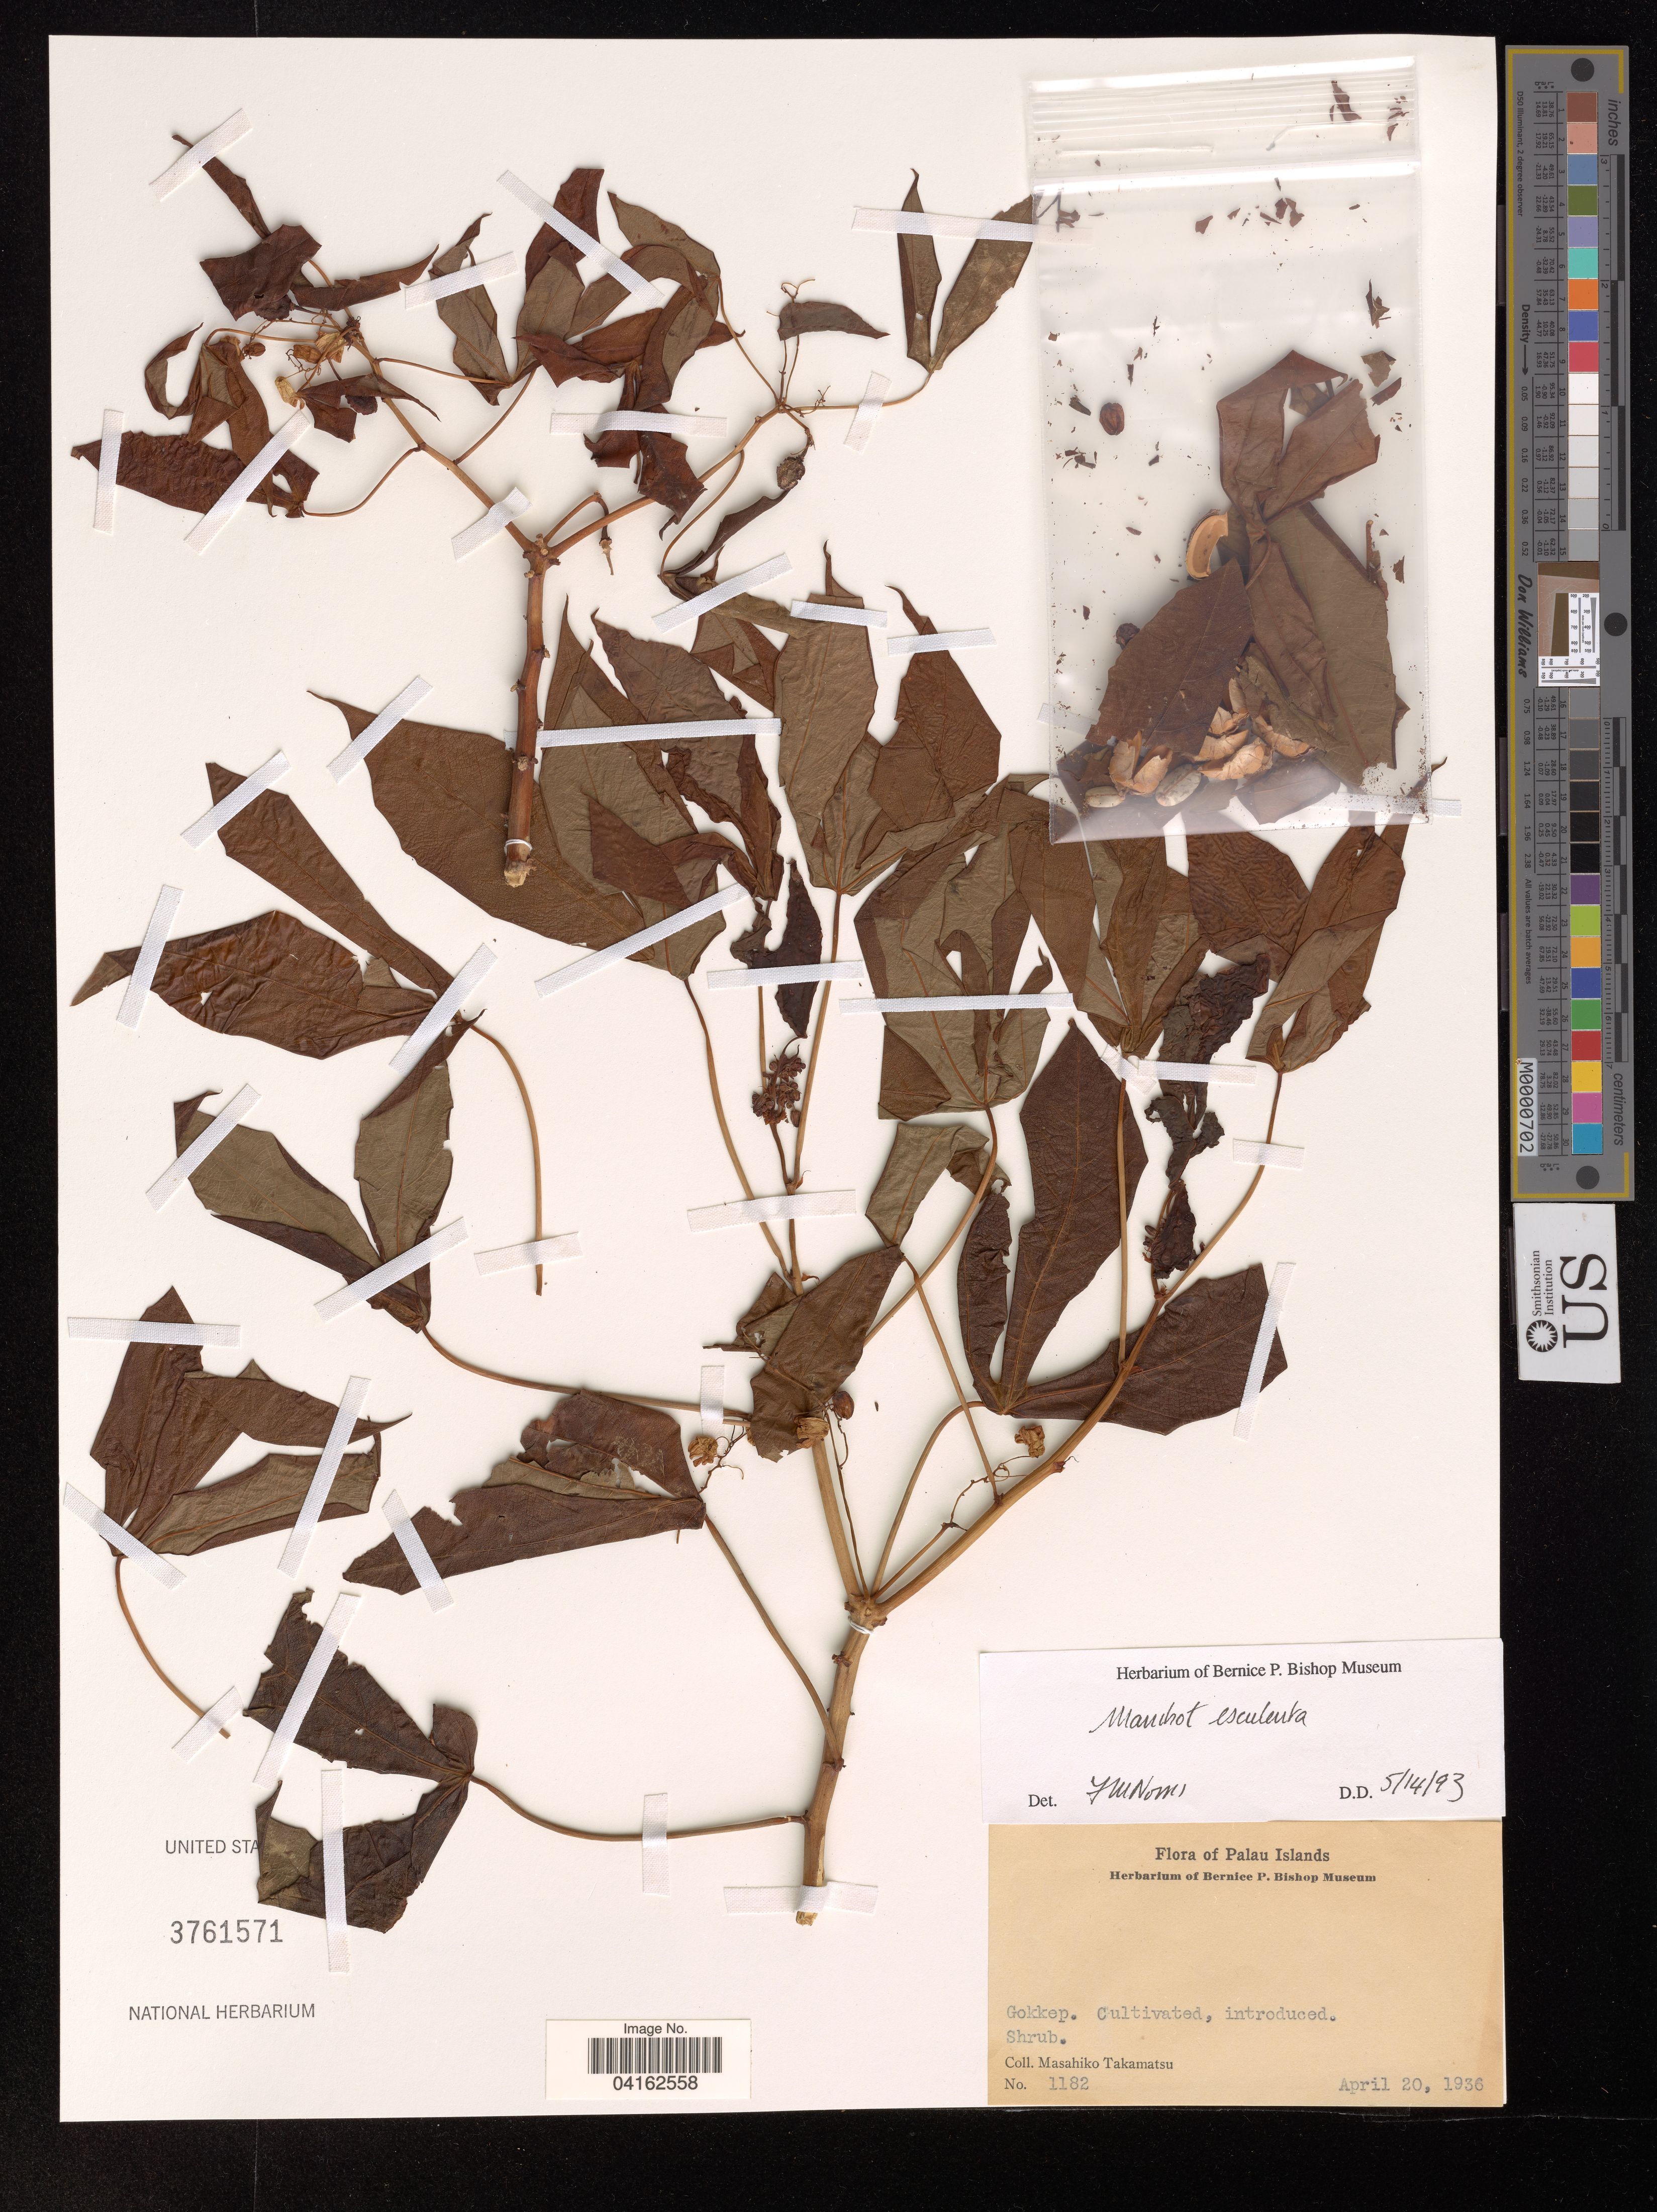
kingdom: Plantae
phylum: Tracheophyta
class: Magnoliopsida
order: Malpighiales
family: Euphorbiaceae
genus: Manihot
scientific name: Manihot esculenta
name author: Crantz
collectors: M. Takamatsu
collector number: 1182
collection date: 1936-04-20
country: Belau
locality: Palau Islands. Gokkep. Introduced.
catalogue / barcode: US 3761571